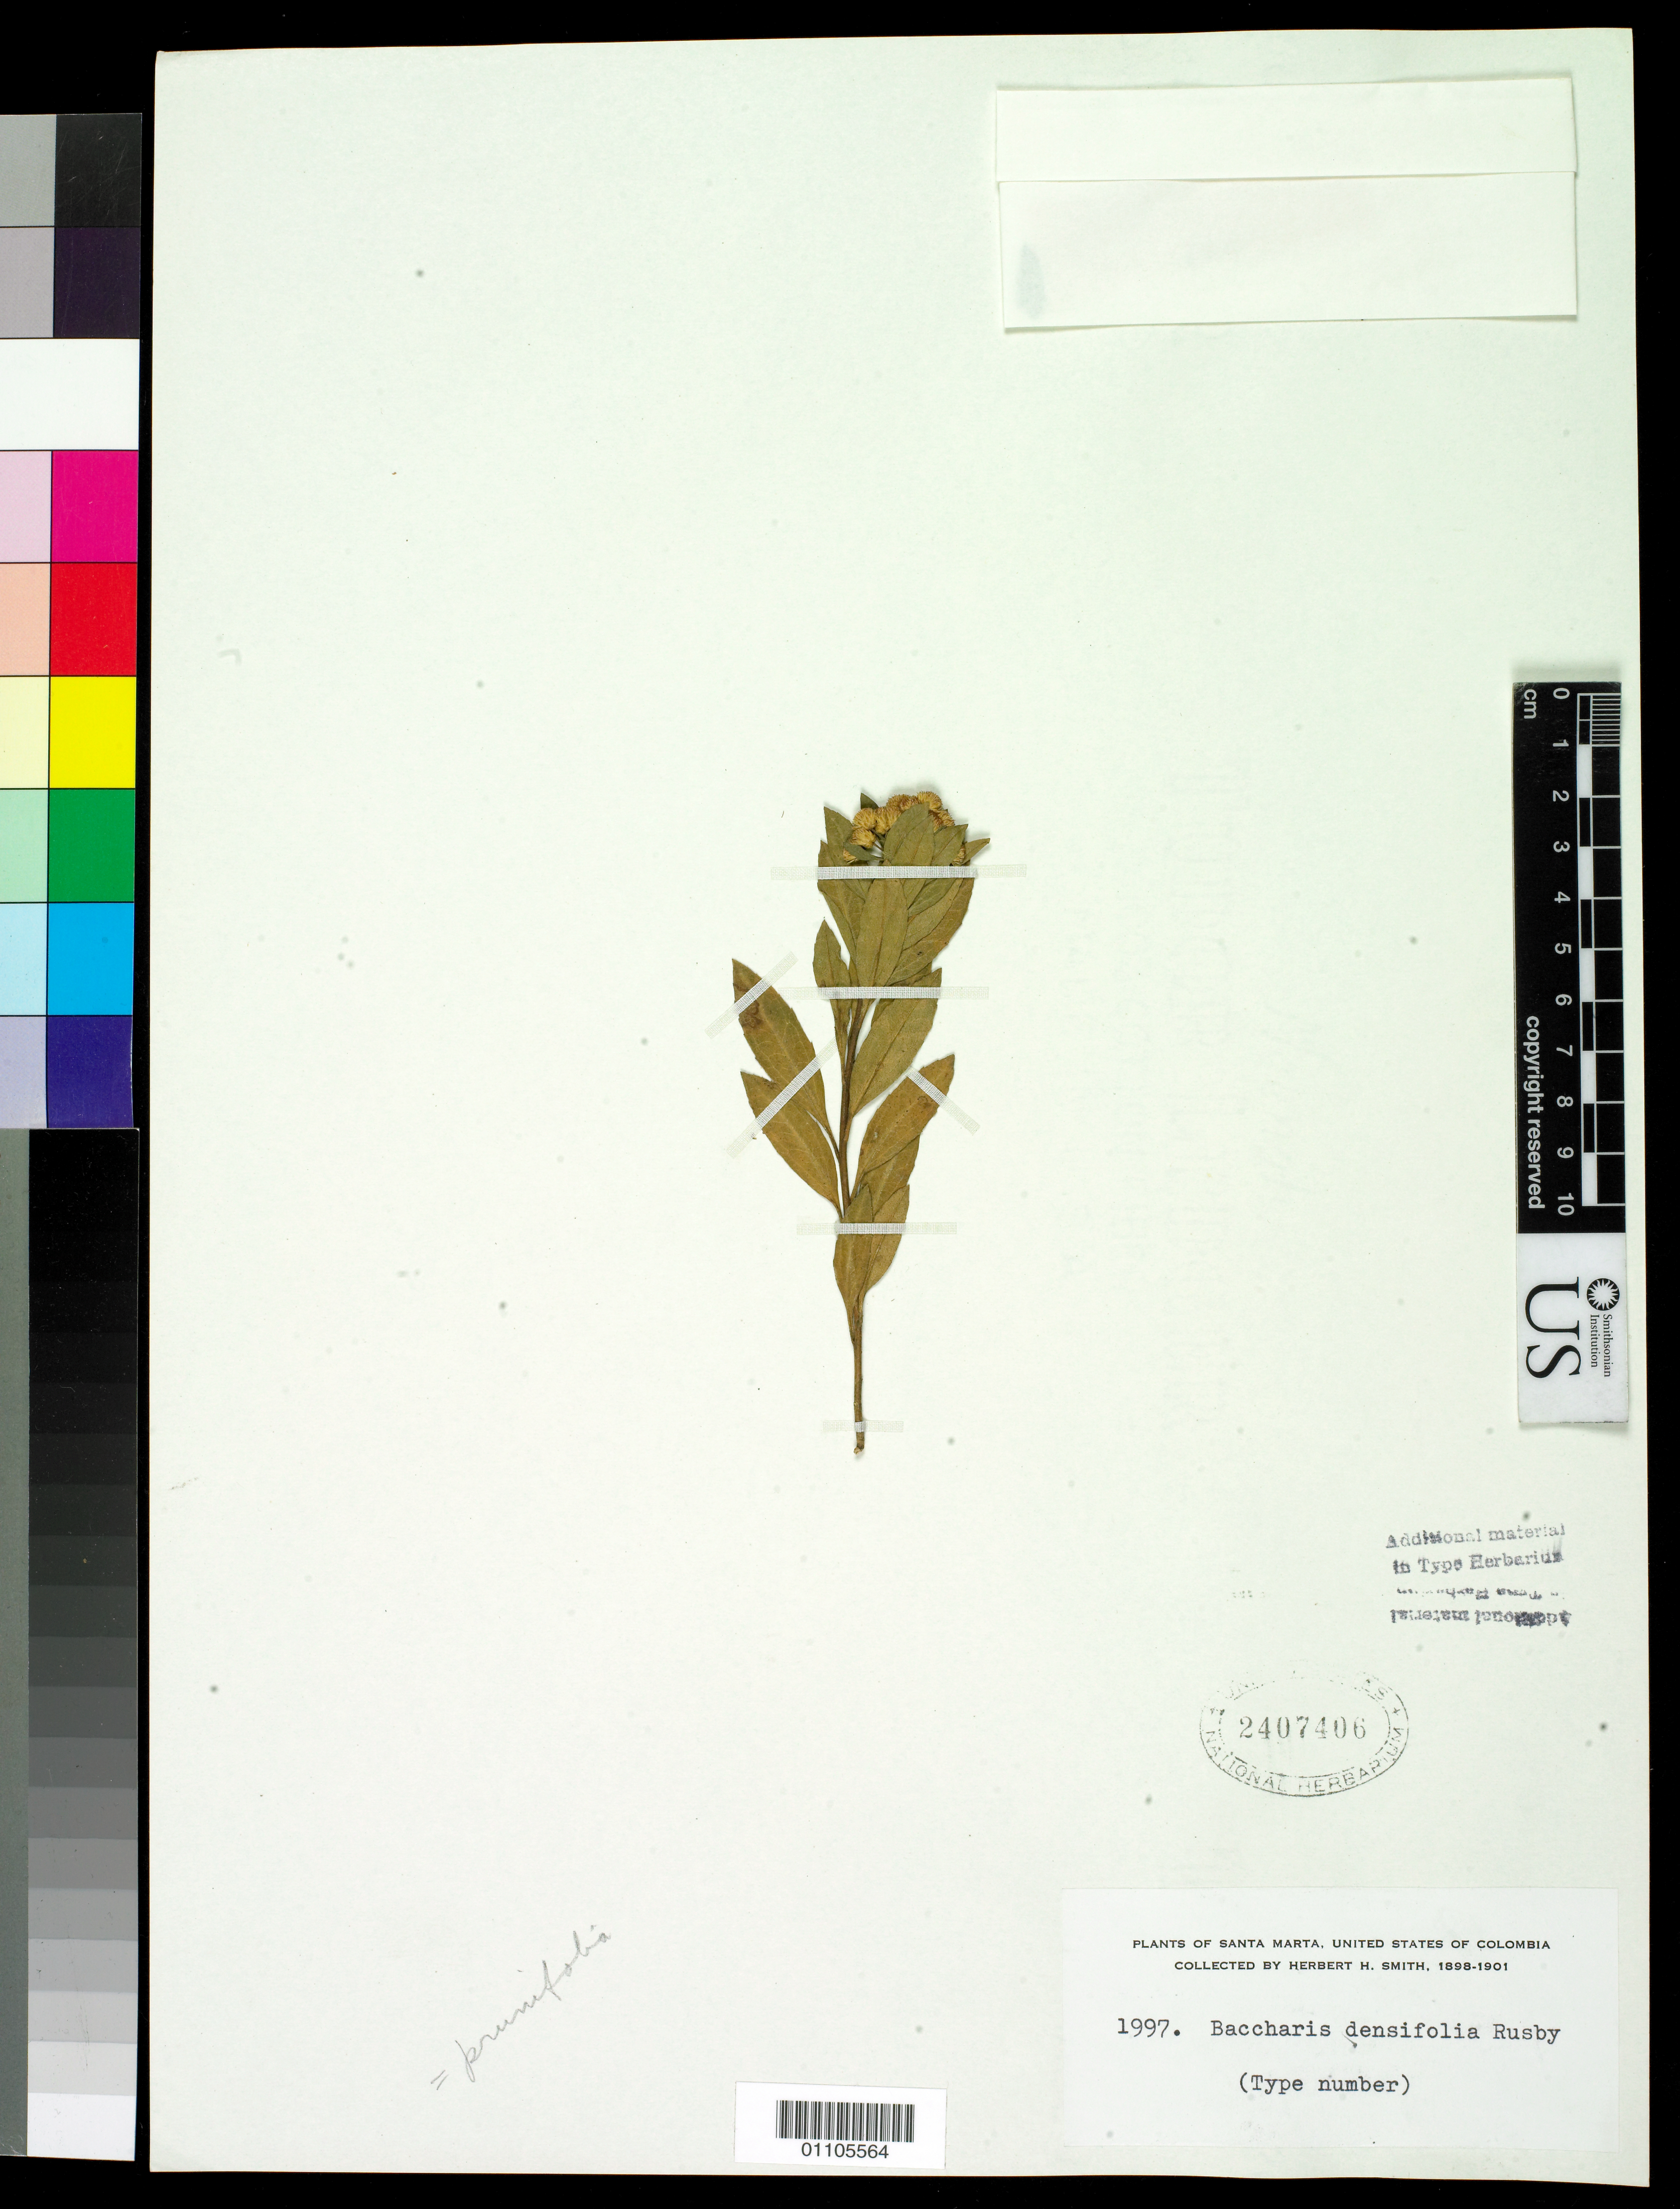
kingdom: Plantae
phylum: Tracheophyta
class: Magnoliopsida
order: Asterales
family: Asteraceae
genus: Baccharis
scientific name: Baccharis densifolia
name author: Rusby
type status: Isotype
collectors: Herbert H. Smith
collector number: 1997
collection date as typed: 1898 to -- --- 1901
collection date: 1898/1901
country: Colombia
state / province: Magdalena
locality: Santa Marta.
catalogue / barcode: US 2407406